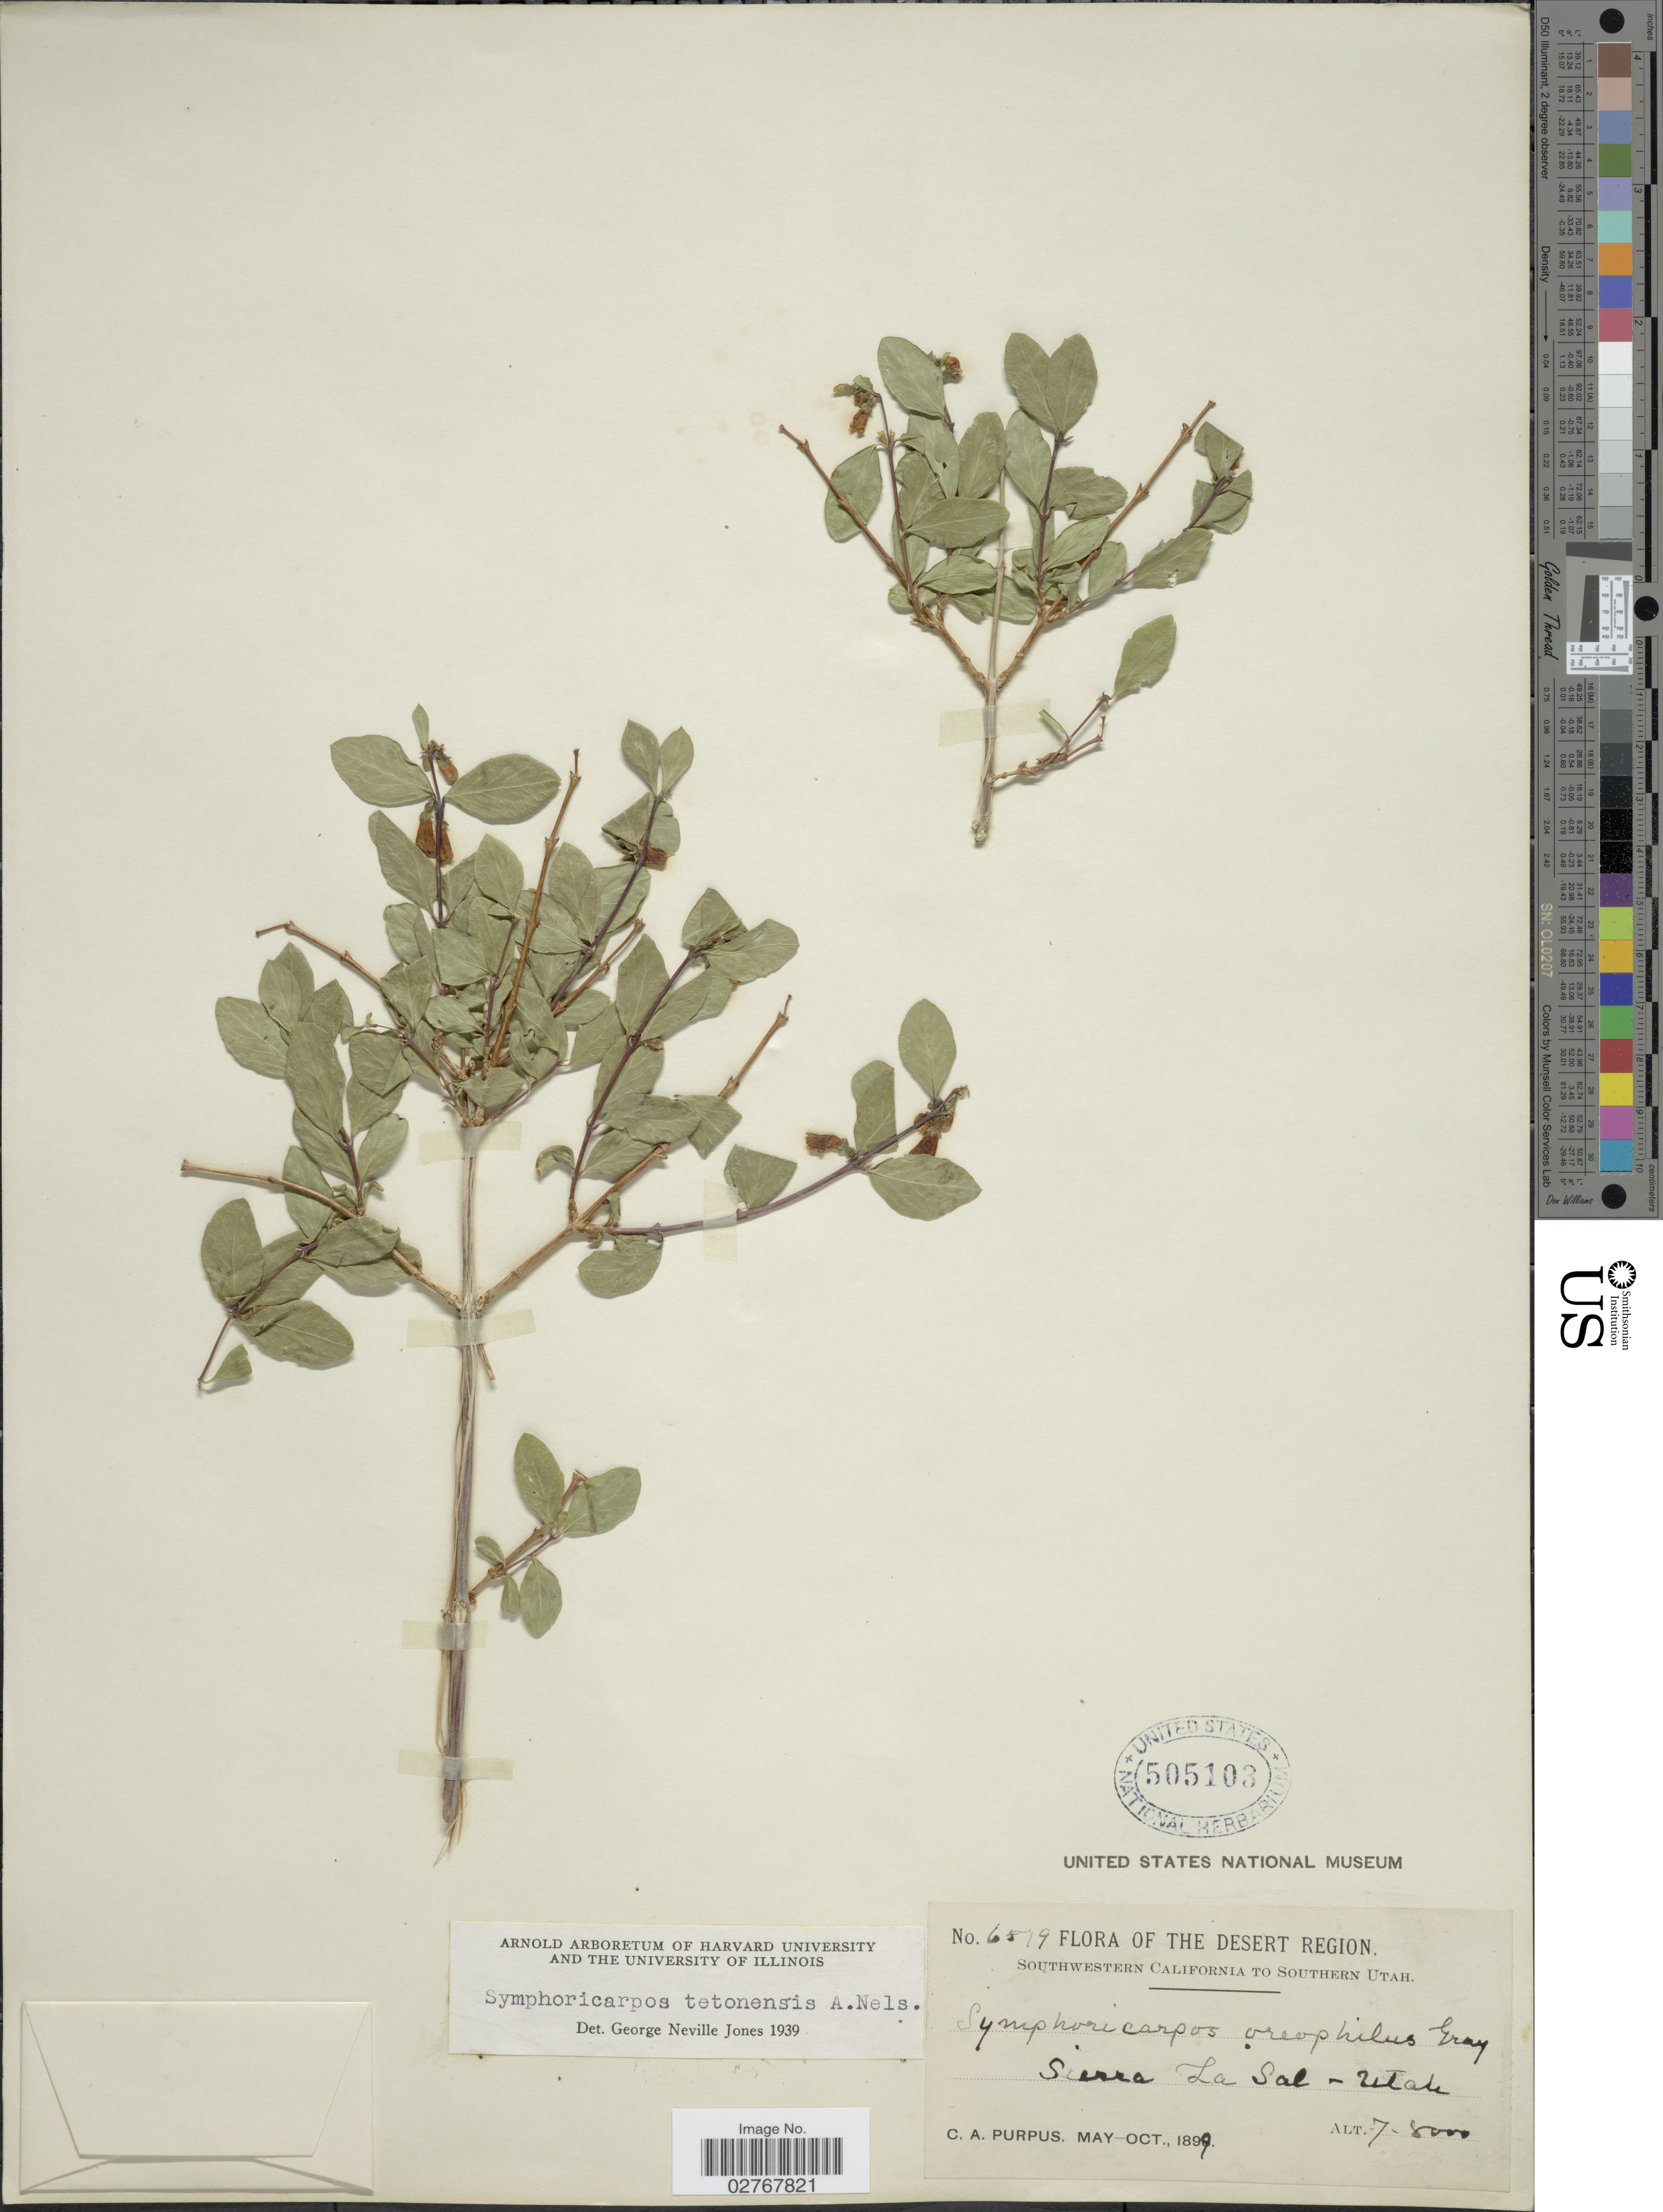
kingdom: Plantae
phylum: Tracheophyta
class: Magnoliopsida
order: Dipsacales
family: Caprifoliaceae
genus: Symphoricarpos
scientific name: Symphoricarpos tetonensis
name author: A. Nelson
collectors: C. A. Purpus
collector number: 6519*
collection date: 1899-05/1899-10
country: United States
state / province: Utah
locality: The Desert Region, Southern Utah, Sierra La Sal.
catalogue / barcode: US 505103